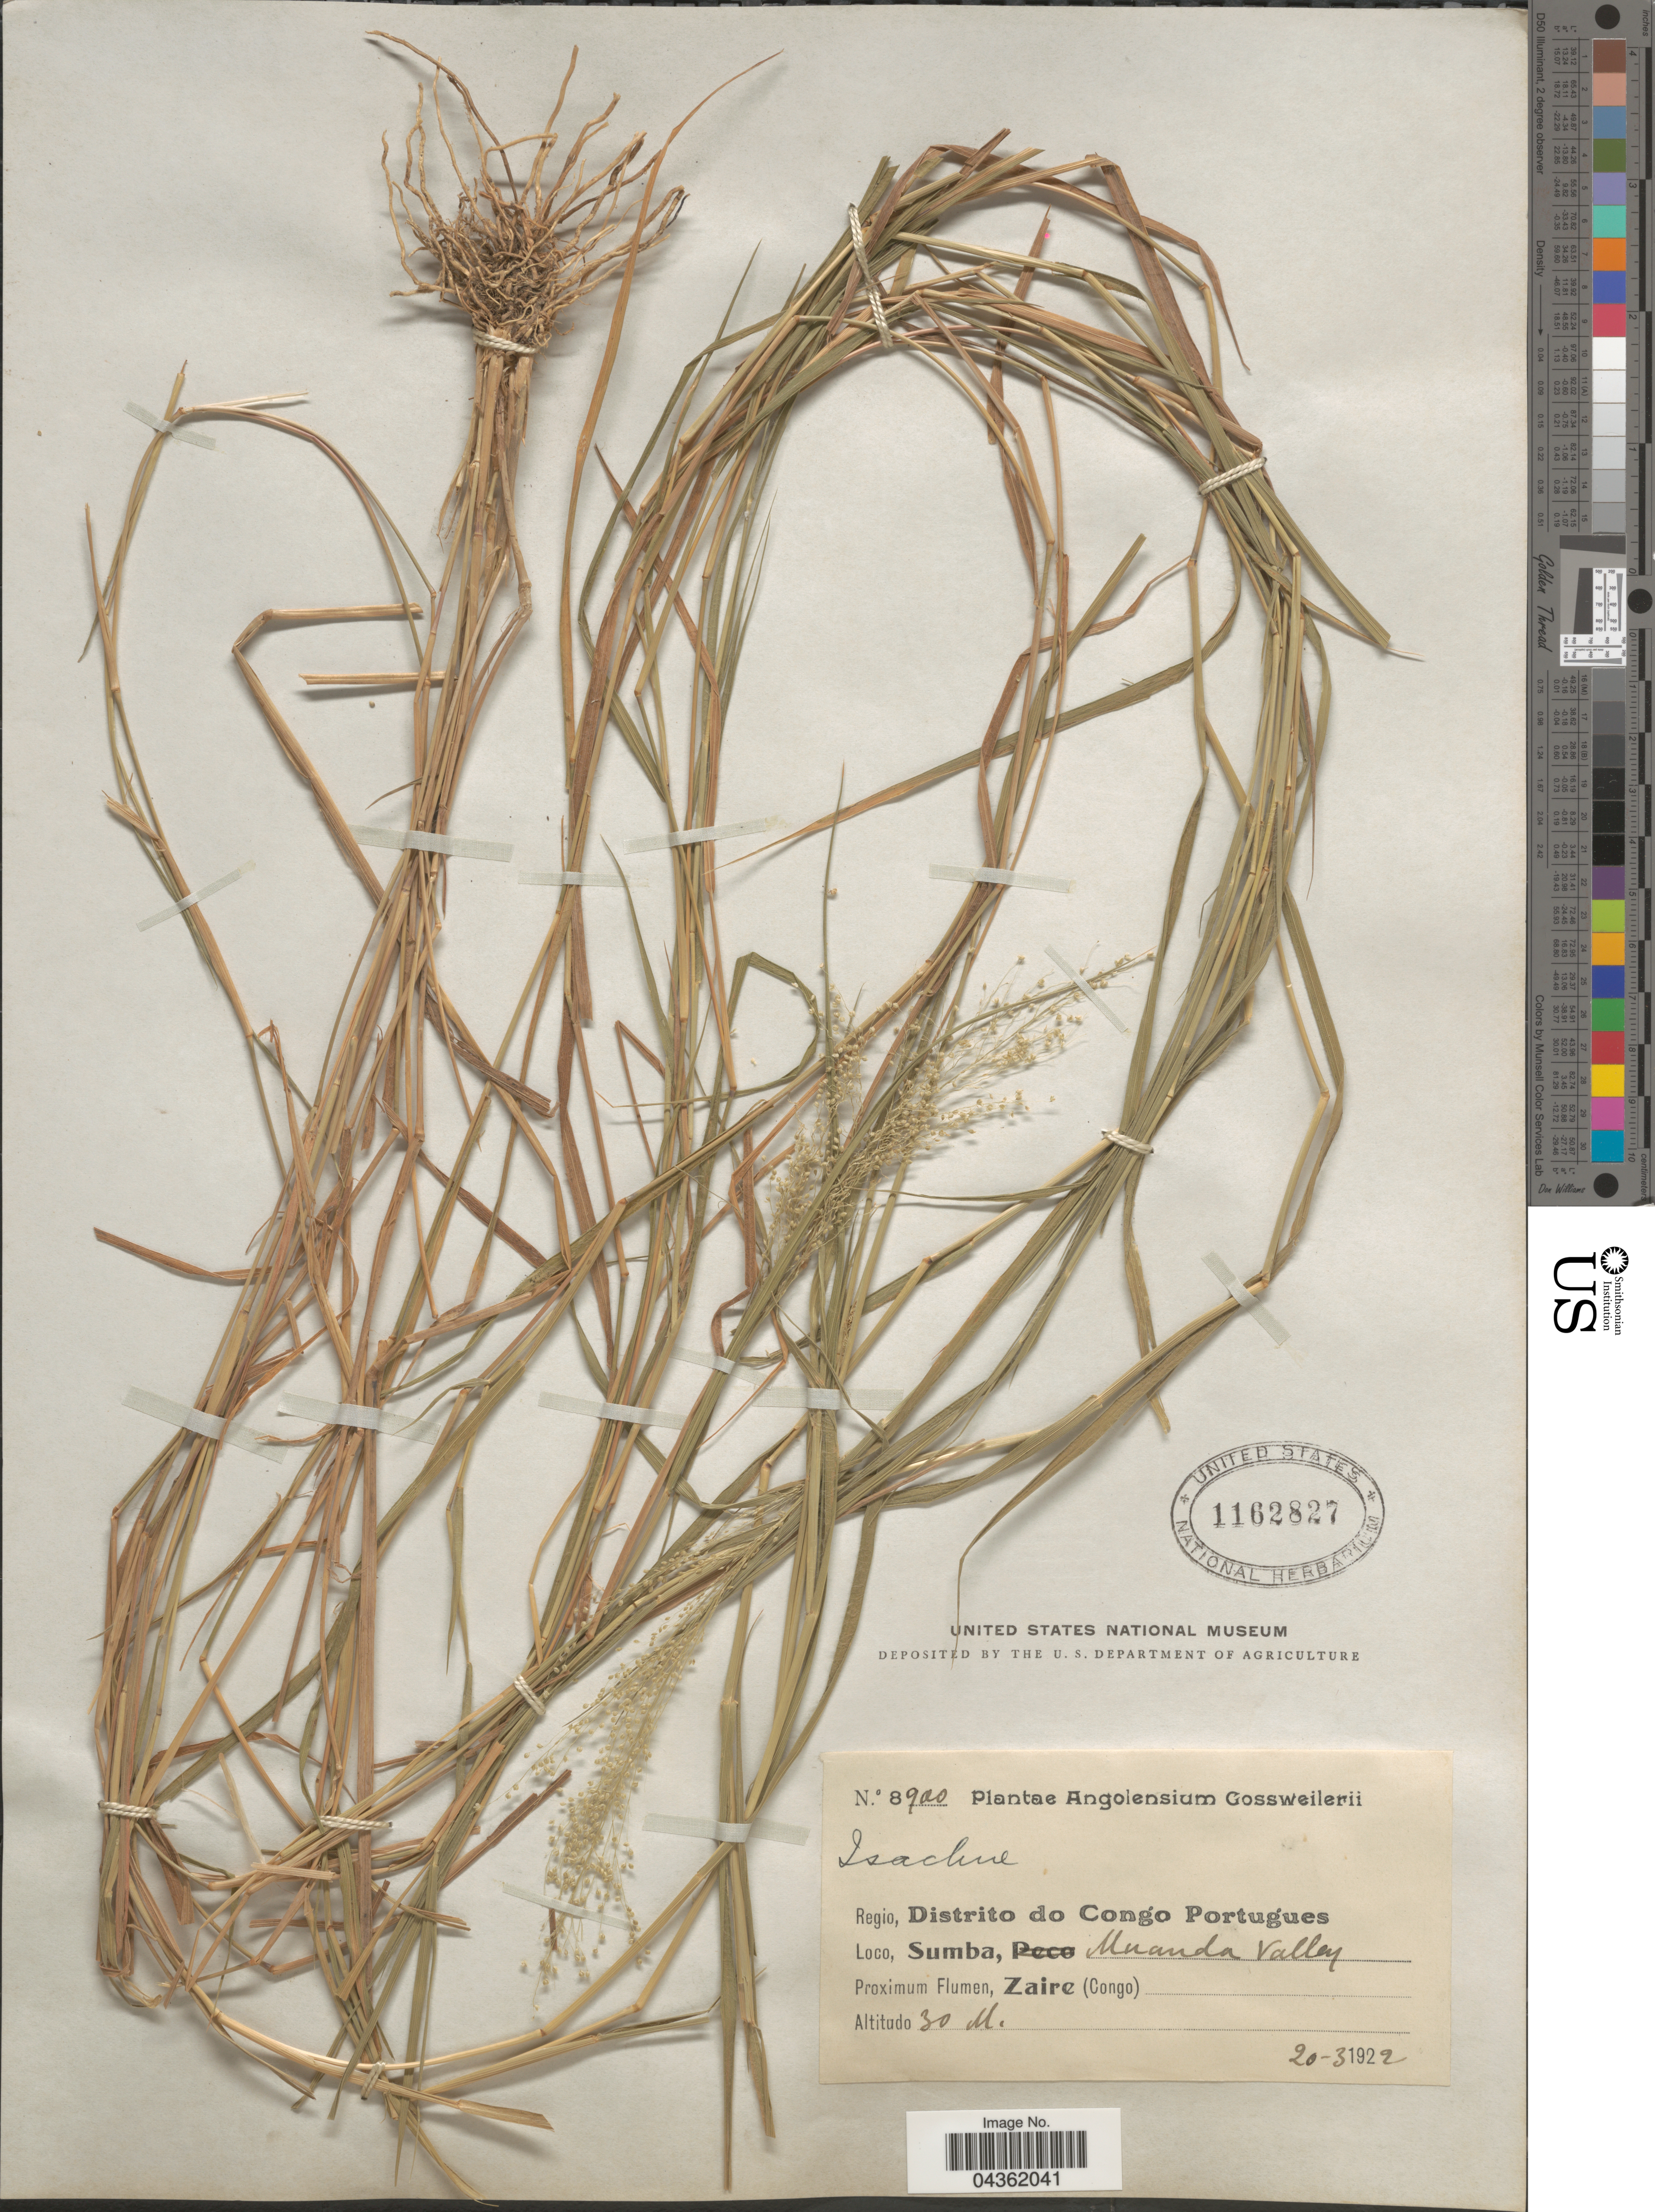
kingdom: Plantae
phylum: Tracheophyta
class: Liliopsida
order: Poales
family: Poaceae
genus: Isachne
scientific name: Isachne sp.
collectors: -. Gossweiler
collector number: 8900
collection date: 1922-03-20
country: Angola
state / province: Zaire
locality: Regio, Distrito do Congo Portugues. Sumba, Muanda Valley. Proximum Flumen, Zaire (Congo).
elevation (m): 30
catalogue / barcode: US 1162827